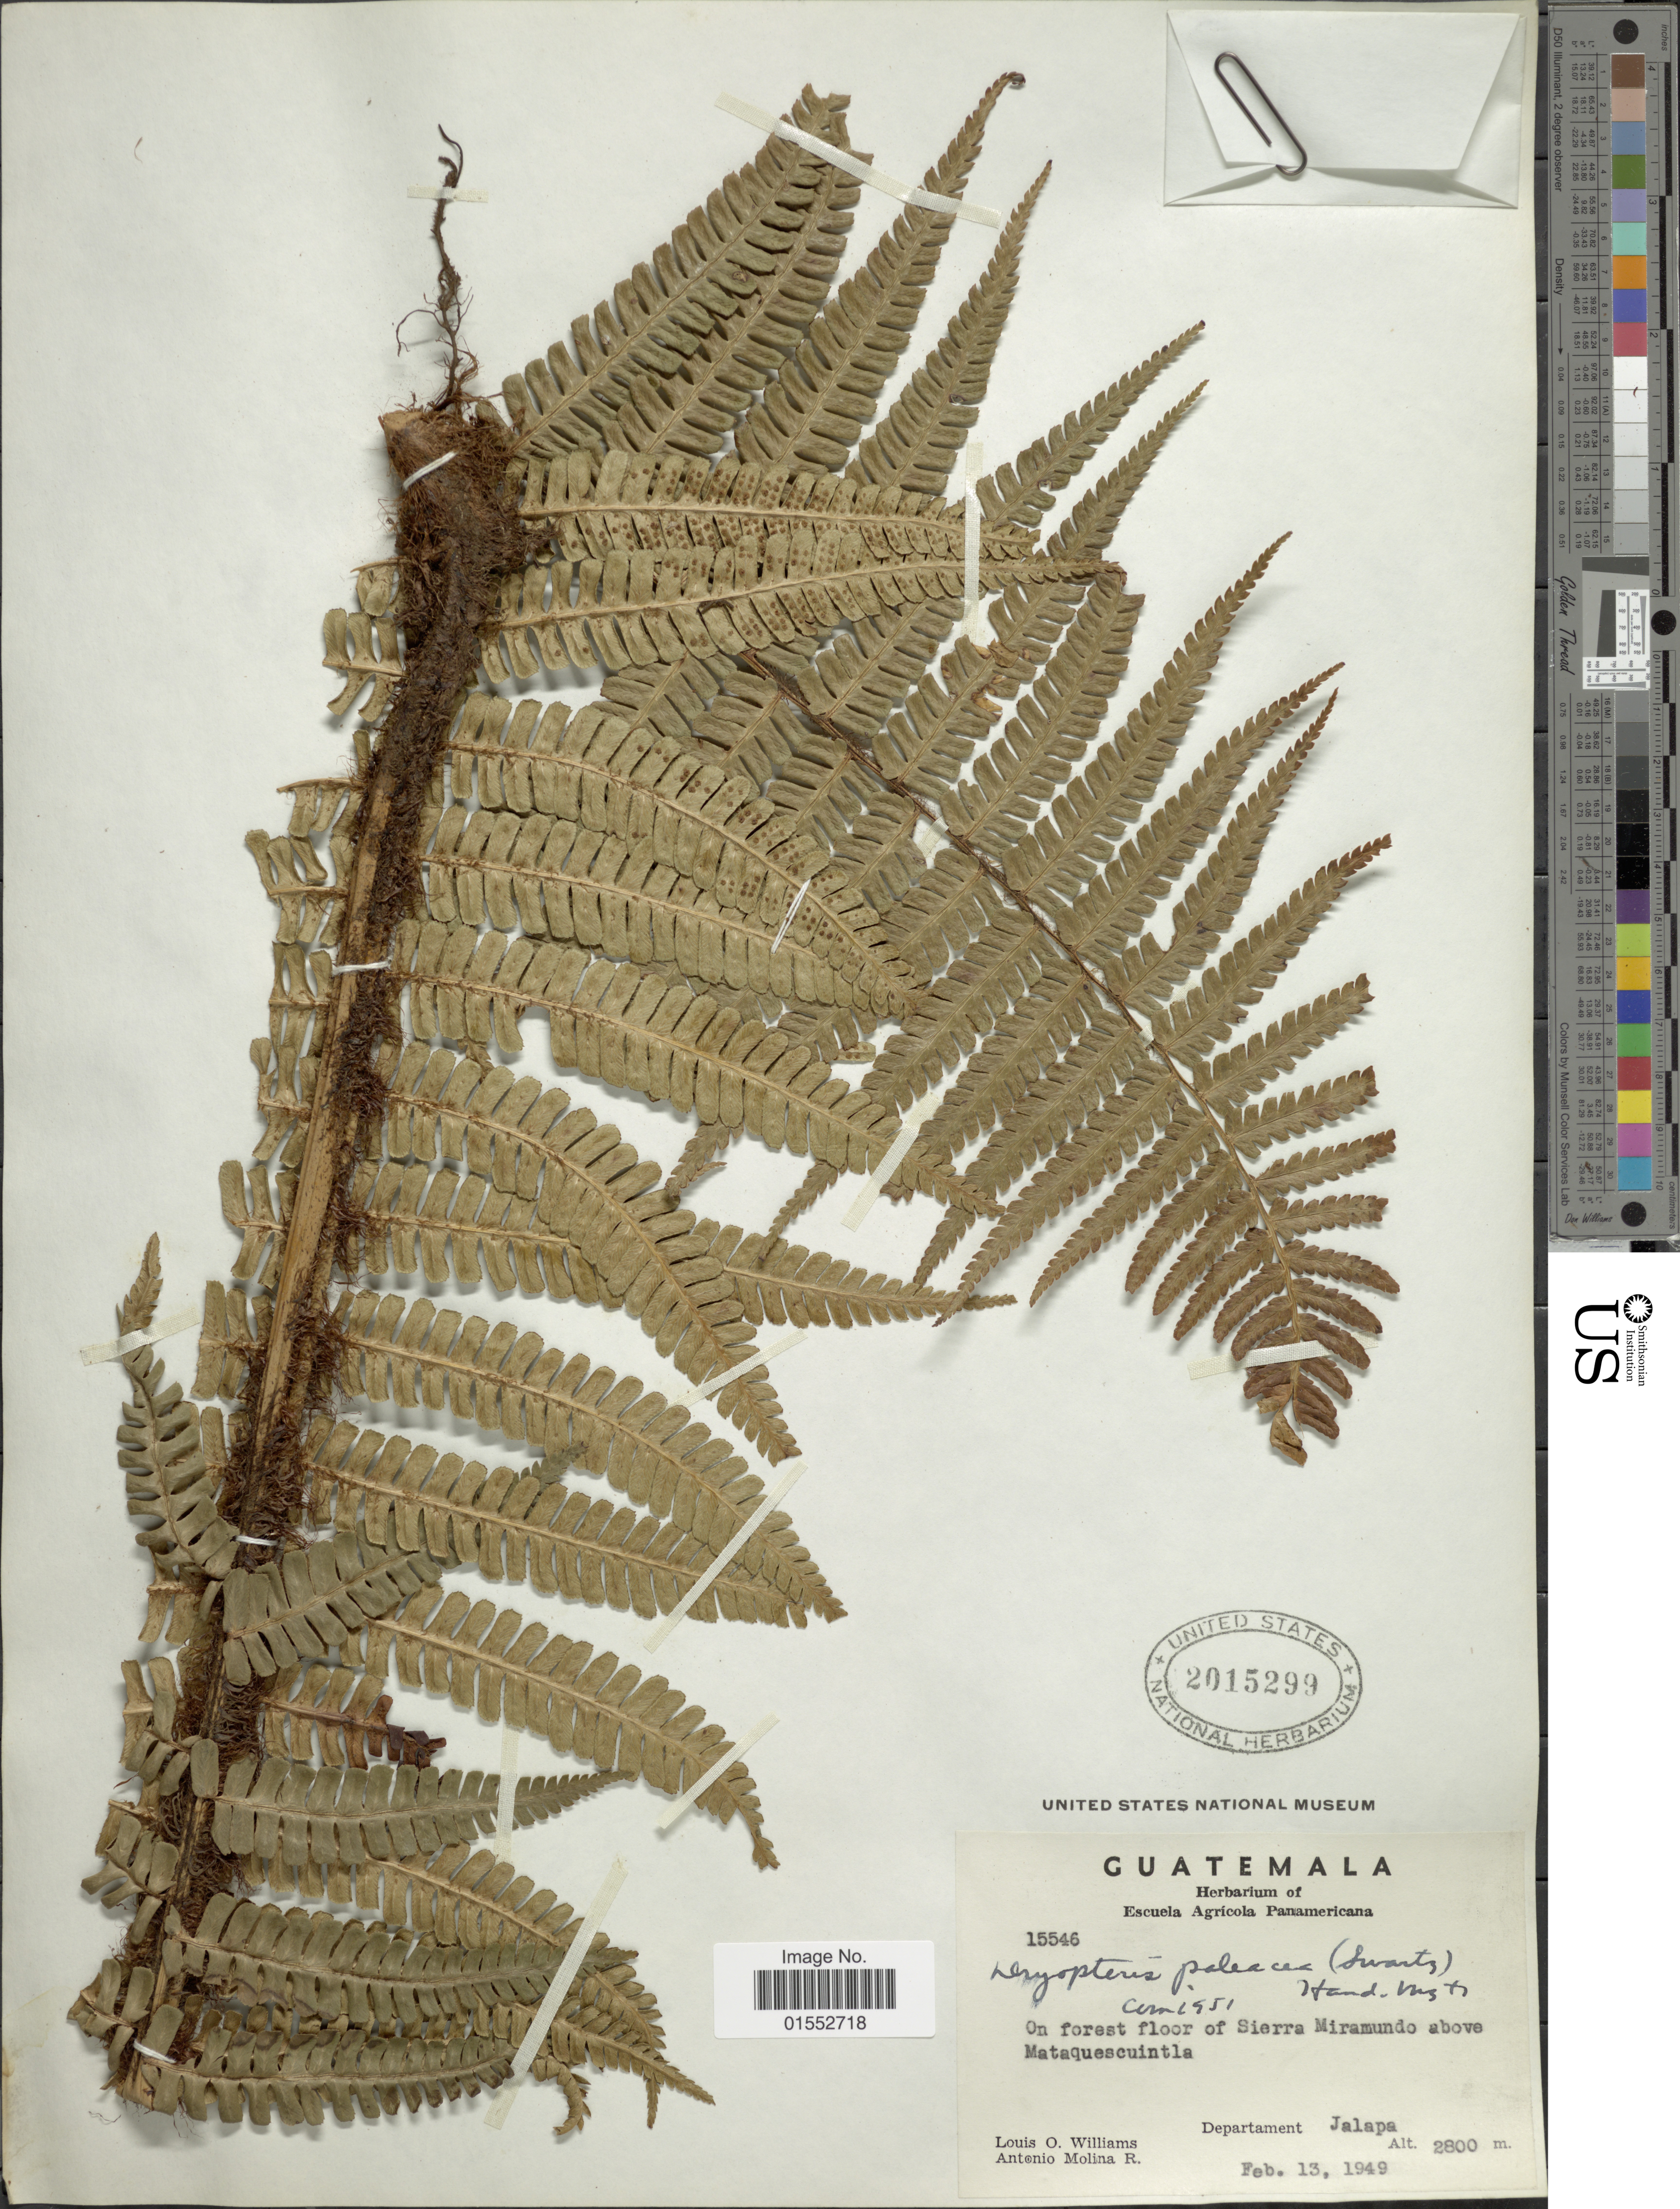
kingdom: Plantae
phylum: Tracheophyta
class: Polypodiopsida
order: Polypodiales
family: Dryopteridaceae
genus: Dryopteris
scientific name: Dryopteris wallichiana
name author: (Spreng.) Hyl.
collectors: L. O. Williams & A. Molina R.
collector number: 15546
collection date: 1949-02-13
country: Guatemala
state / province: Jalapa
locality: On forest floor of Sierra Miramundo above Mataquescuintla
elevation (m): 2800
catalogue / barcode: US 2015299